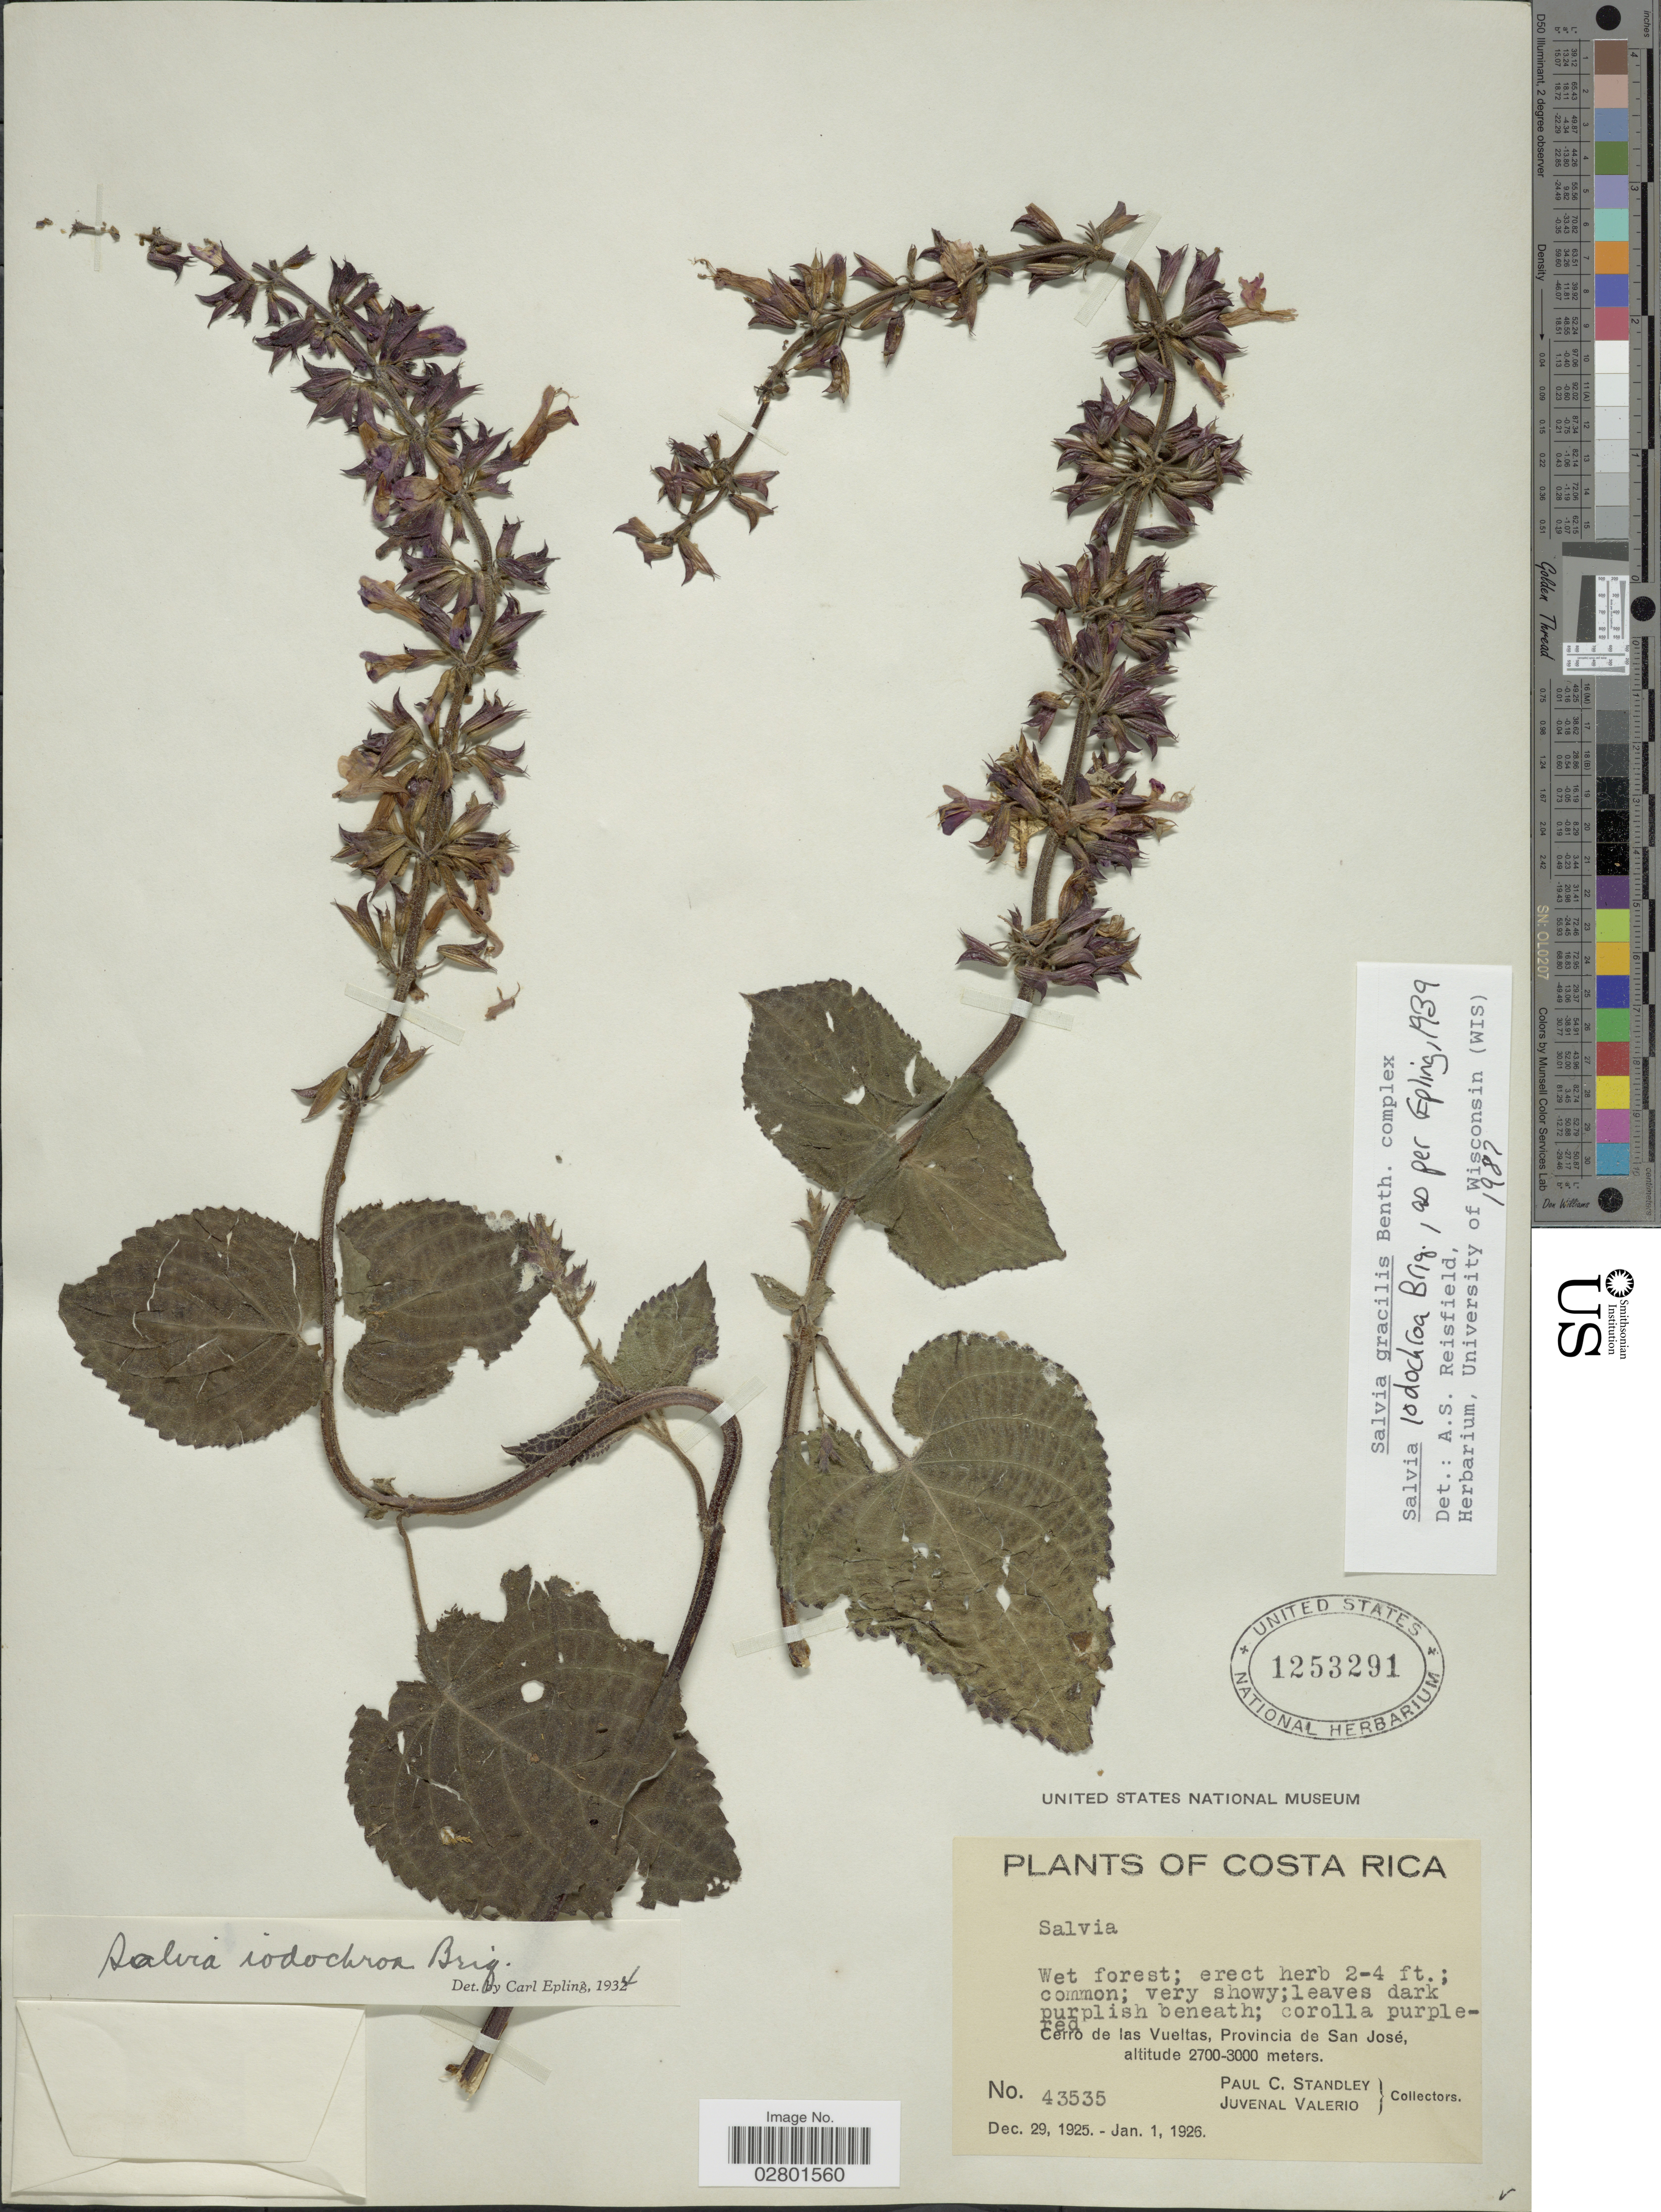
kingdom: Plantae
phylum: Tracheophyta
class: Magnoliopsida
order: Lamiales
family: Lamiaceae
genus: Salvia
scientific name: Salvia iodochroa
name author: Briq.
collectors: P. C. Standley & J. Valerio R.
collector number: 43535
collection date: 1925-12-29/1926-01-01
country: Costa Rica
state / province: San José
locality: Cerro de las Vueltas.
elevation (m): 2700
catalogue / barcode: US 1253291